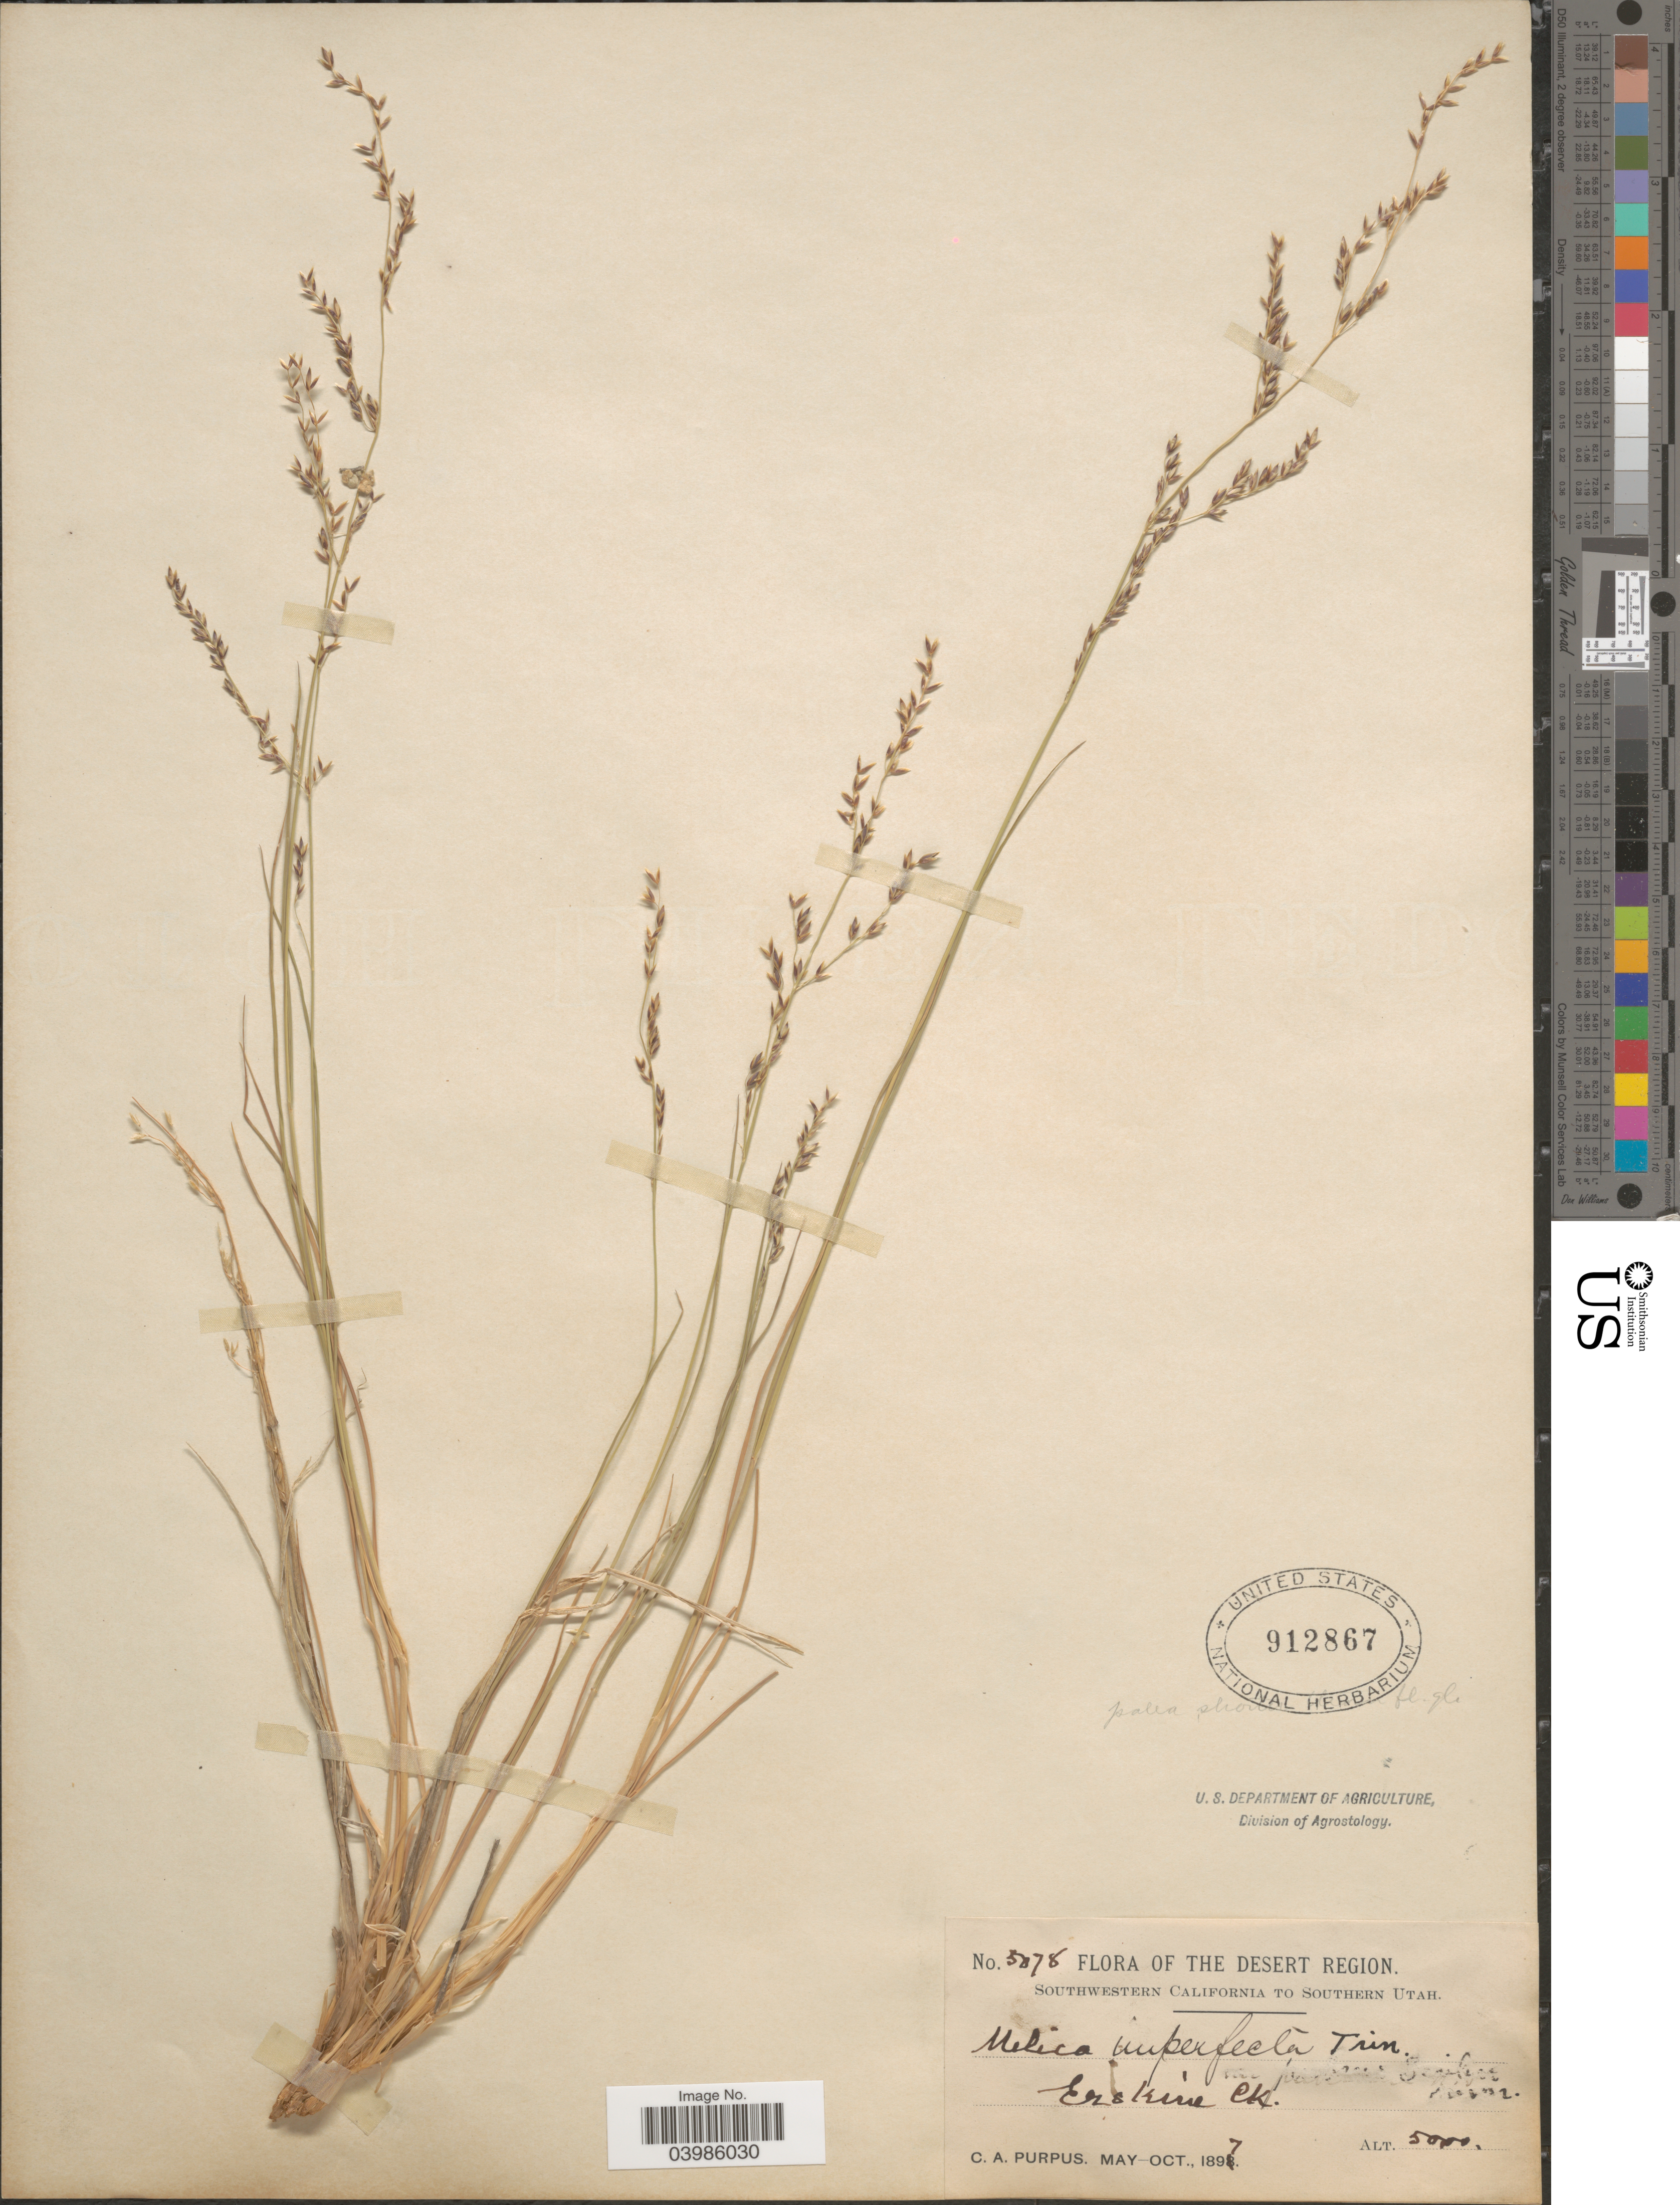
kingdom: Plantae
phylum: Tracheophyta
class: Liliopsida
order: Poales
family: Poaceae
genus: Melica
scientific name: Melica imperfecta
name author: Trin.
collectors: C. A. Purpus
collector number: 5078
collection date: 1897-05/1897-10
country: United States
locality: The Desert Region. Southwestern California to Southern Utah. Erskine Ck.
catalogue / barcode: US 912867